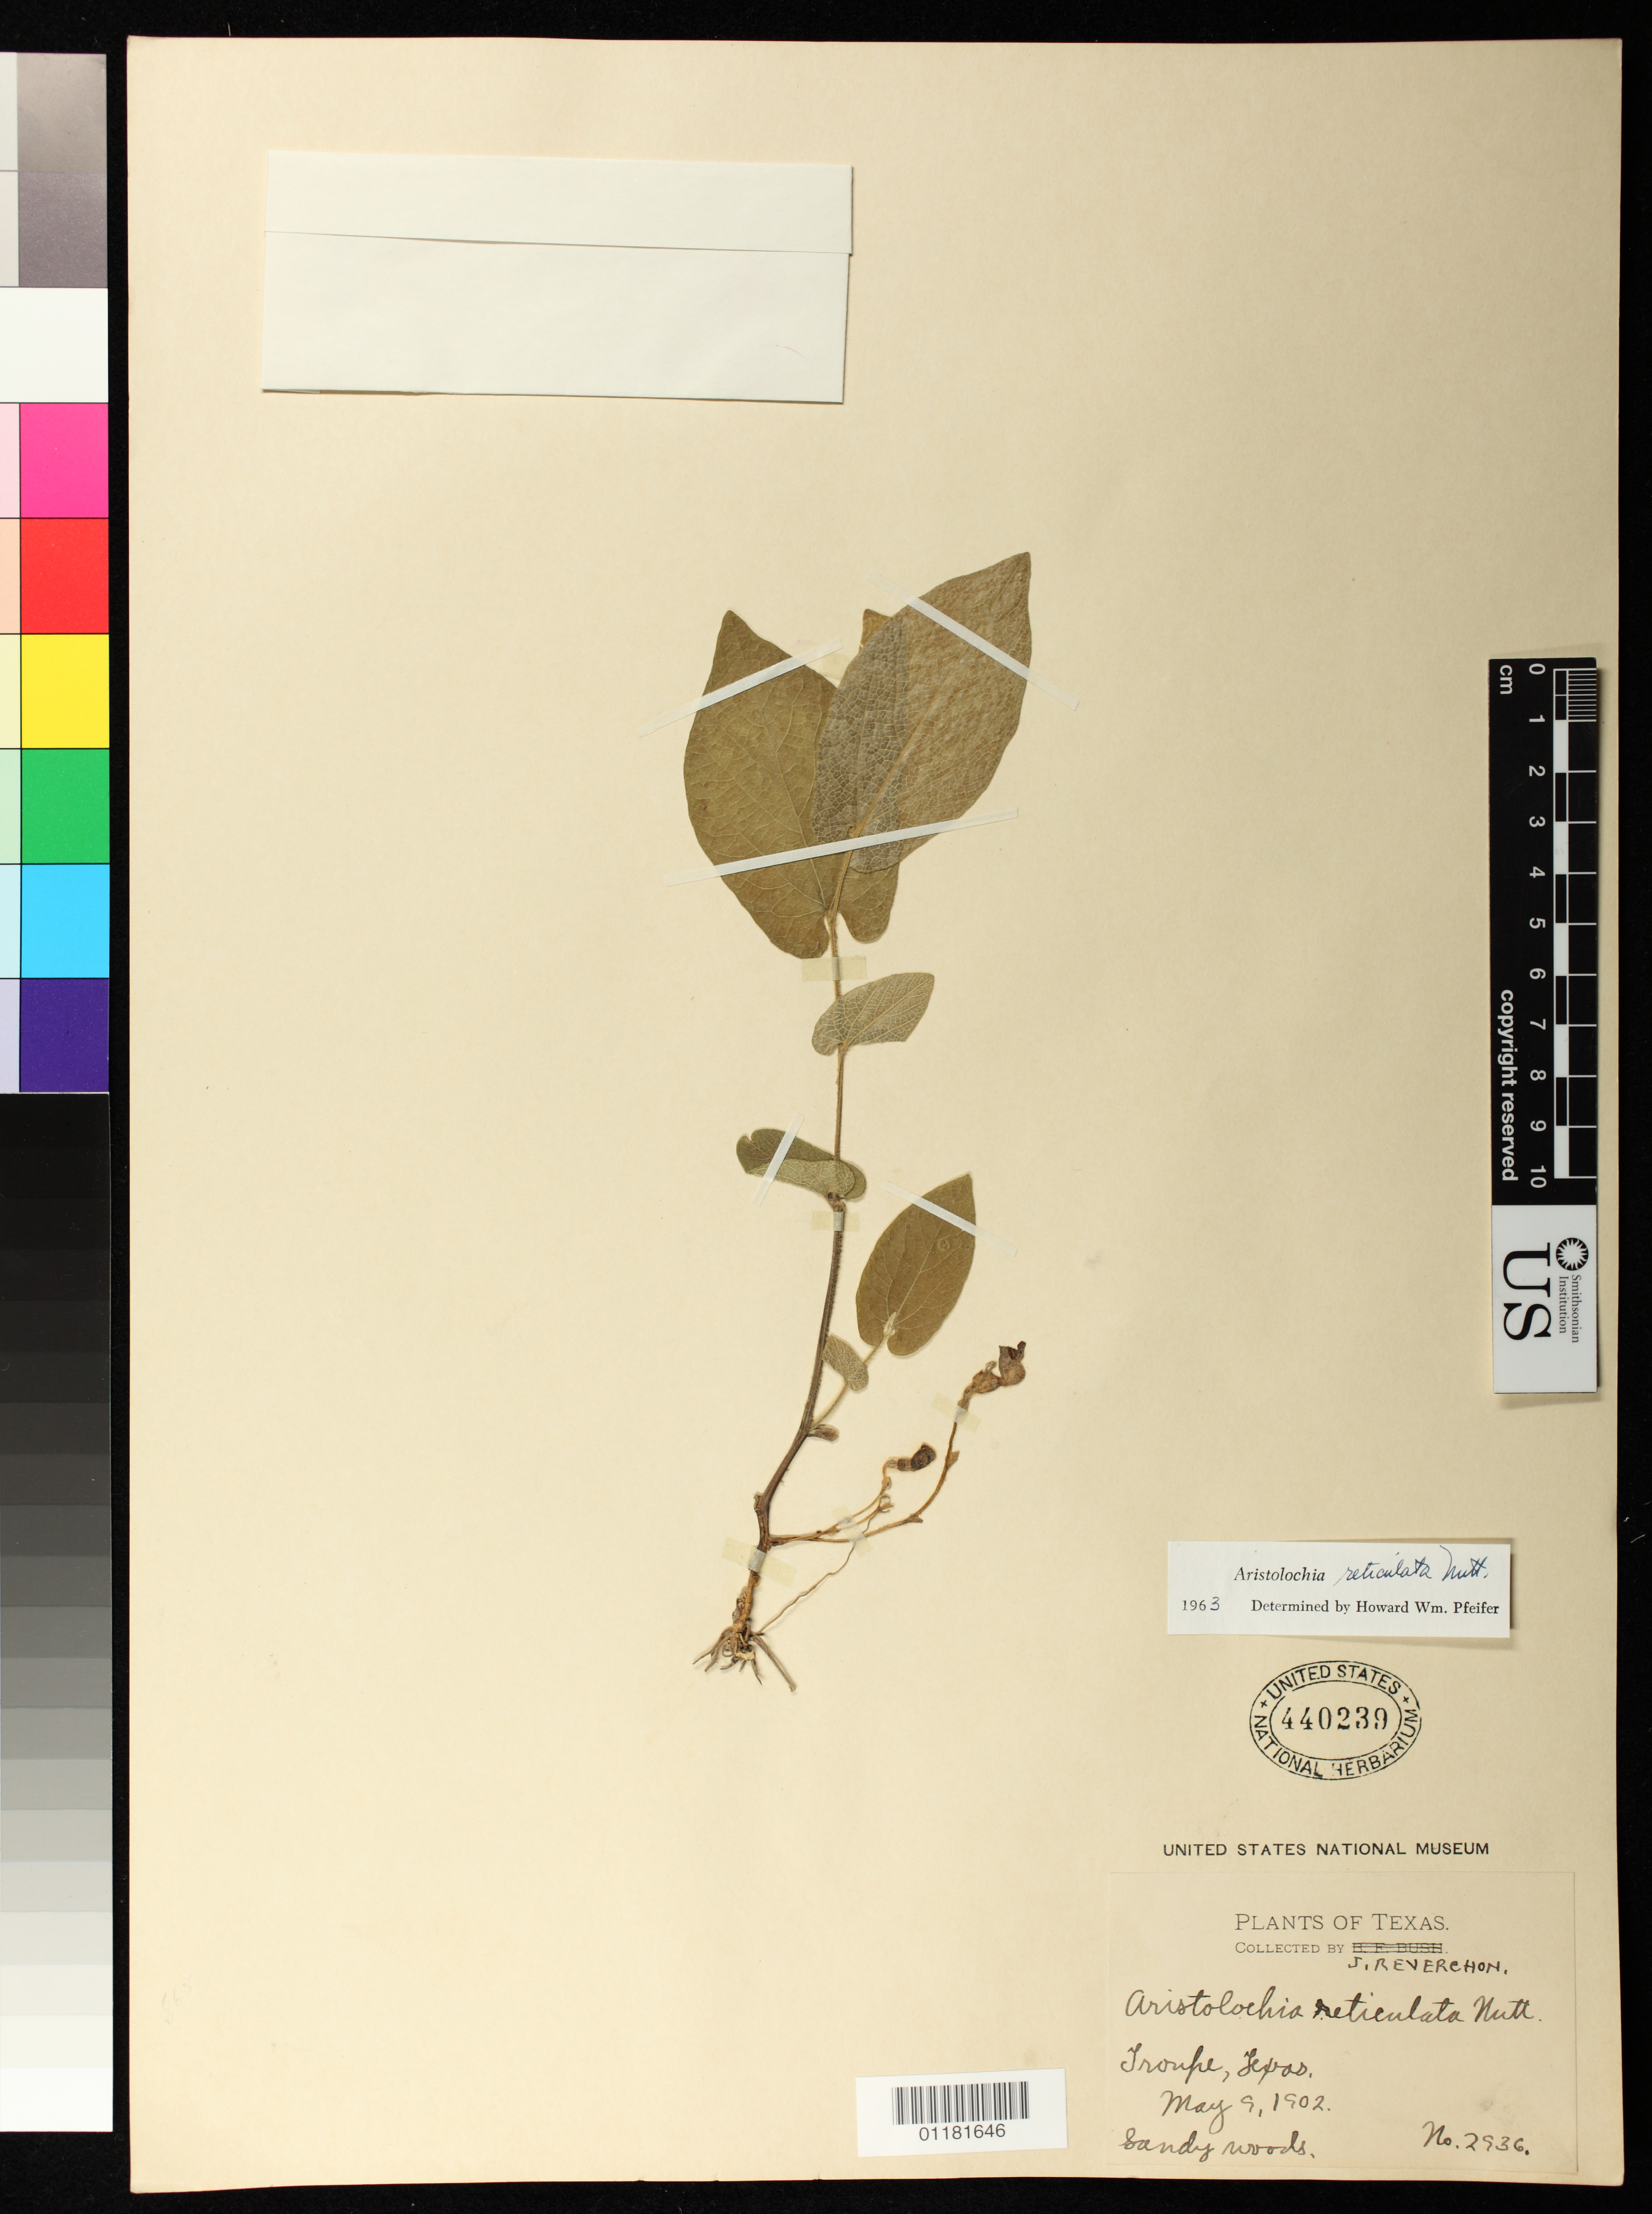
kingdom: Plantae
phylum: Tracheophyta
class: Magnoliopsida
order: Piperales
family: Aristolochiaceae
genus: Aristolochia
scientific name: Aristolochia reticulata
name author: Nutt.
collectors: J. Reverchon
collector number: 2936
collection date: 1902-05-09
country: United States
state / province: Texas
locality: Troup[e]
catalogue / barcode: US 440239